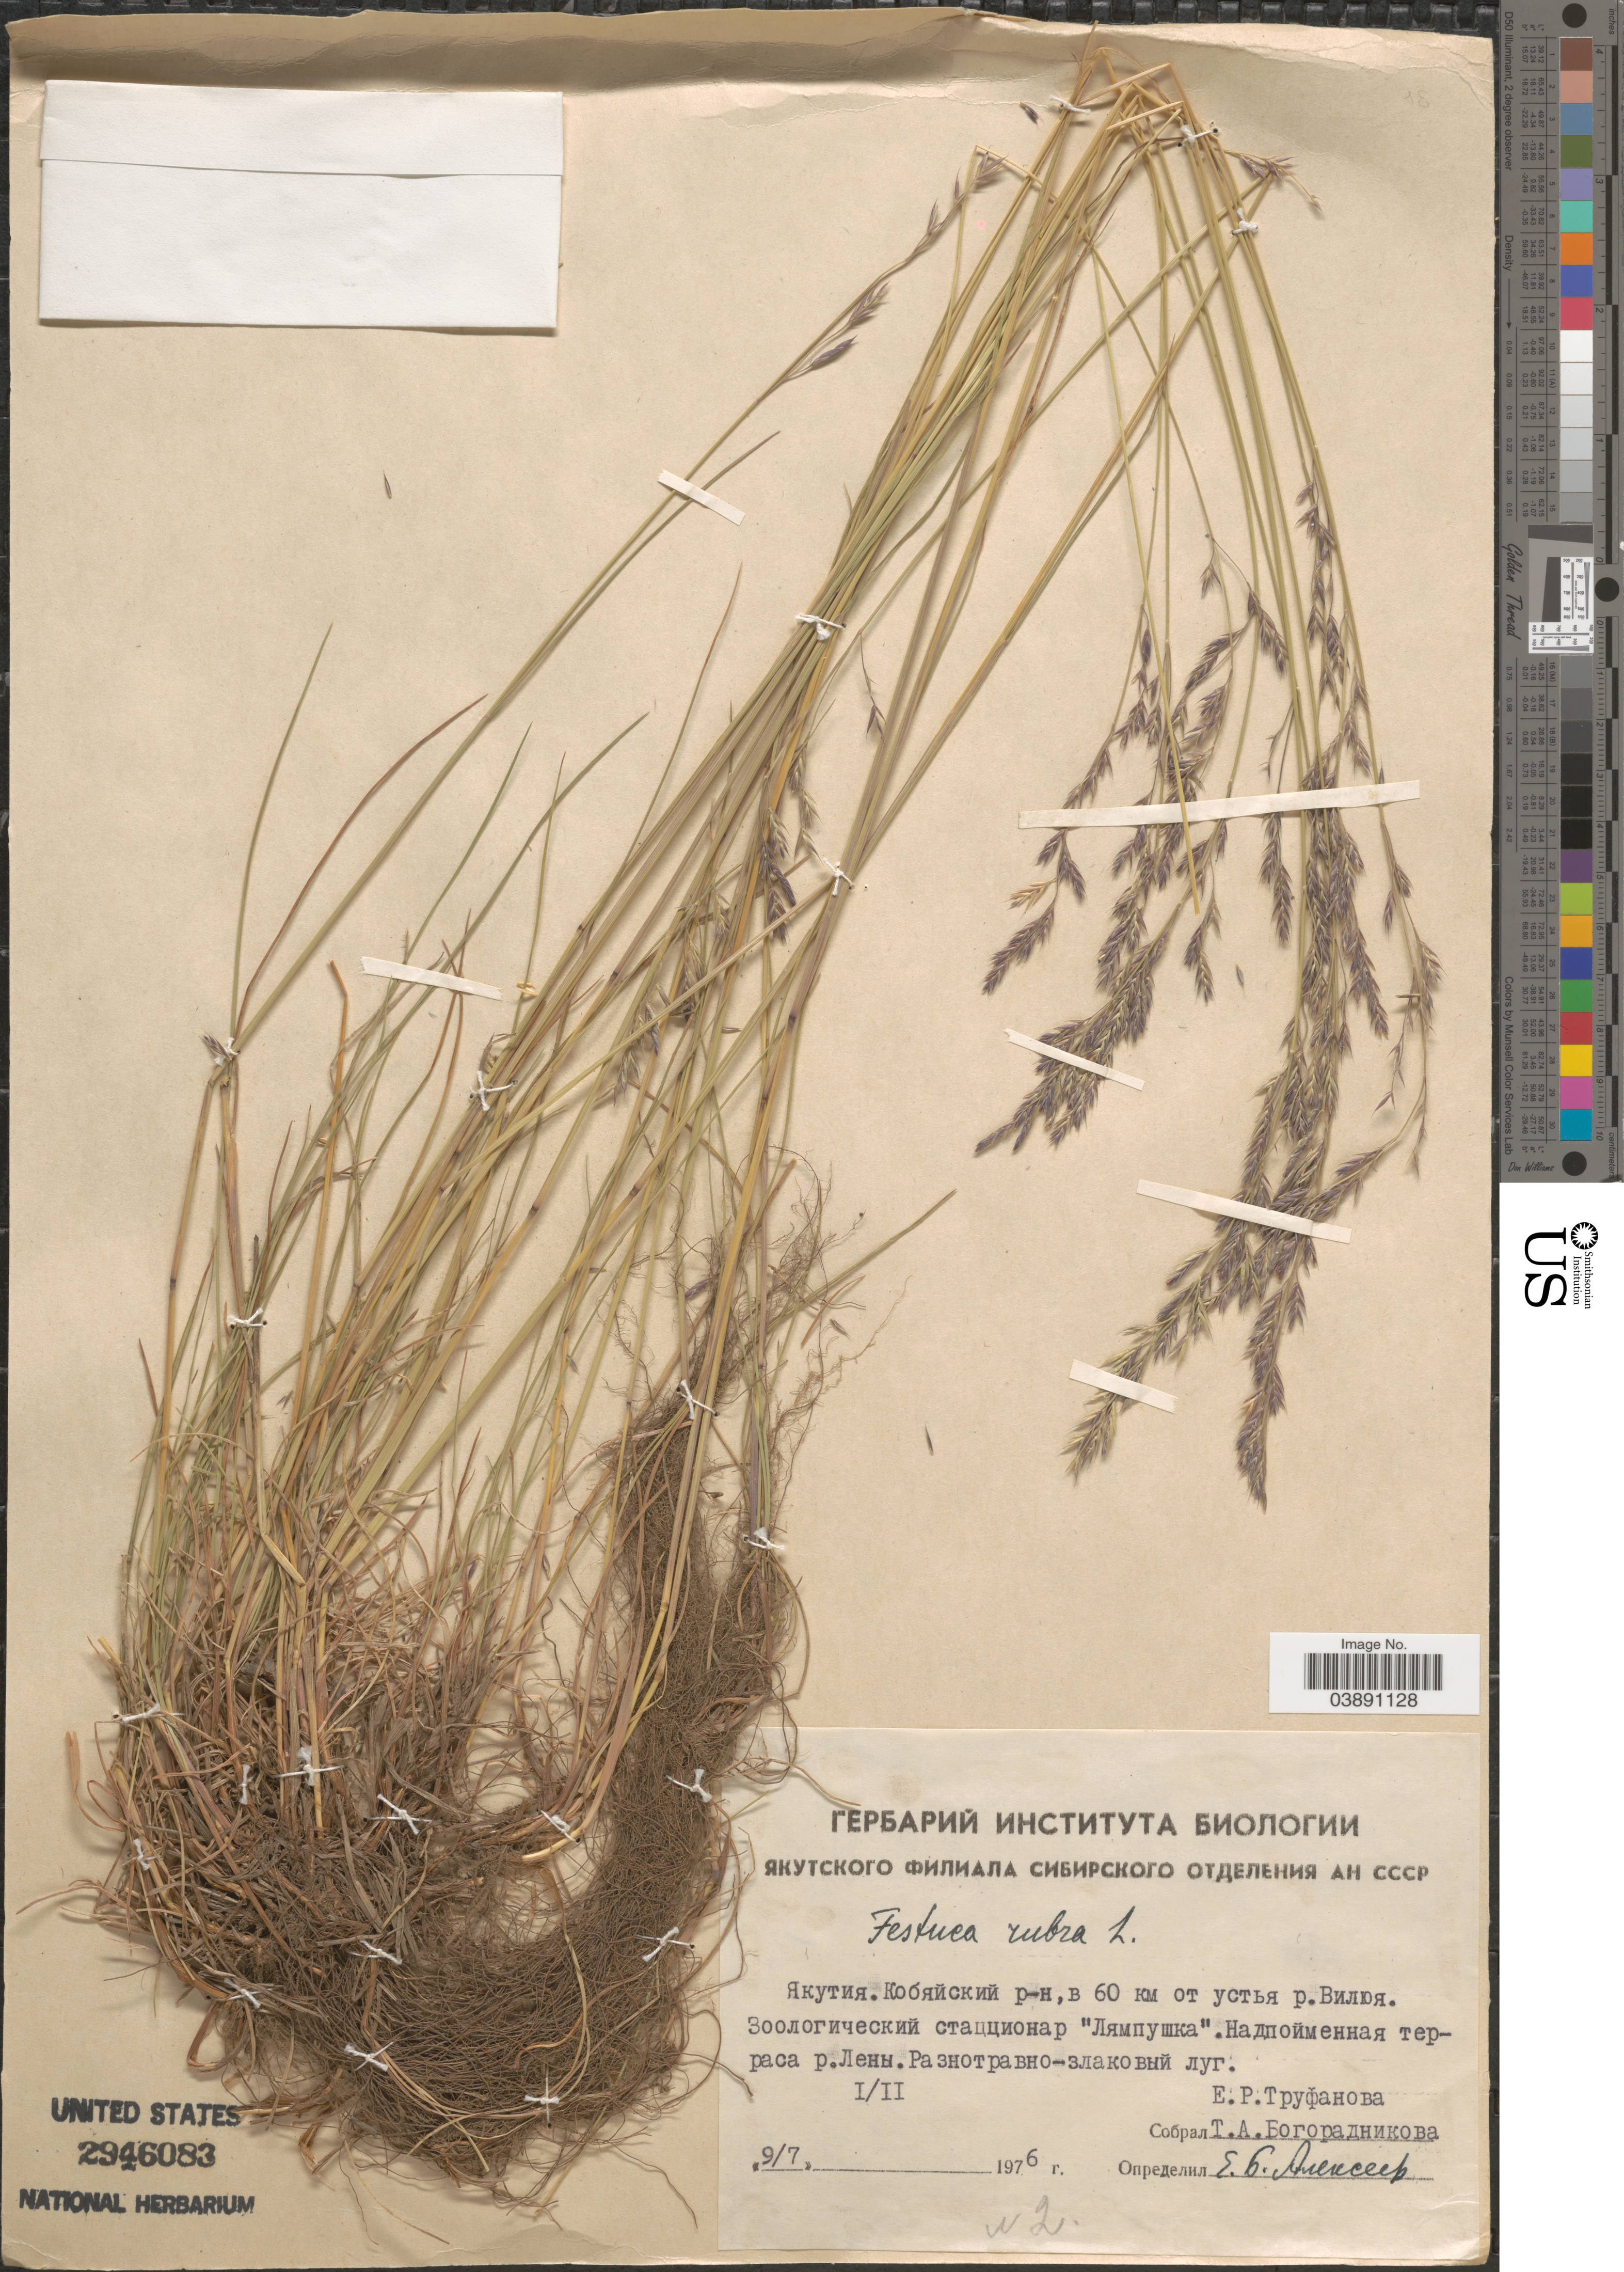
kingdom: Plantae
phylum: Tracheophyta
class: Liliopsida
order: Poales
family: Poaceae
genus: Festuca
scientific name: Festuca rubra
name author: L.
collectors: E. Trufanova & T. Bogoradnikova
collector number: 2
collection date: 1976-07-09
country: Russian Federation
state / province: Sakha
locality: District Kobyaysky, 60 km from mouth of river Vilyuy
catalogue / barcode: US 2946083